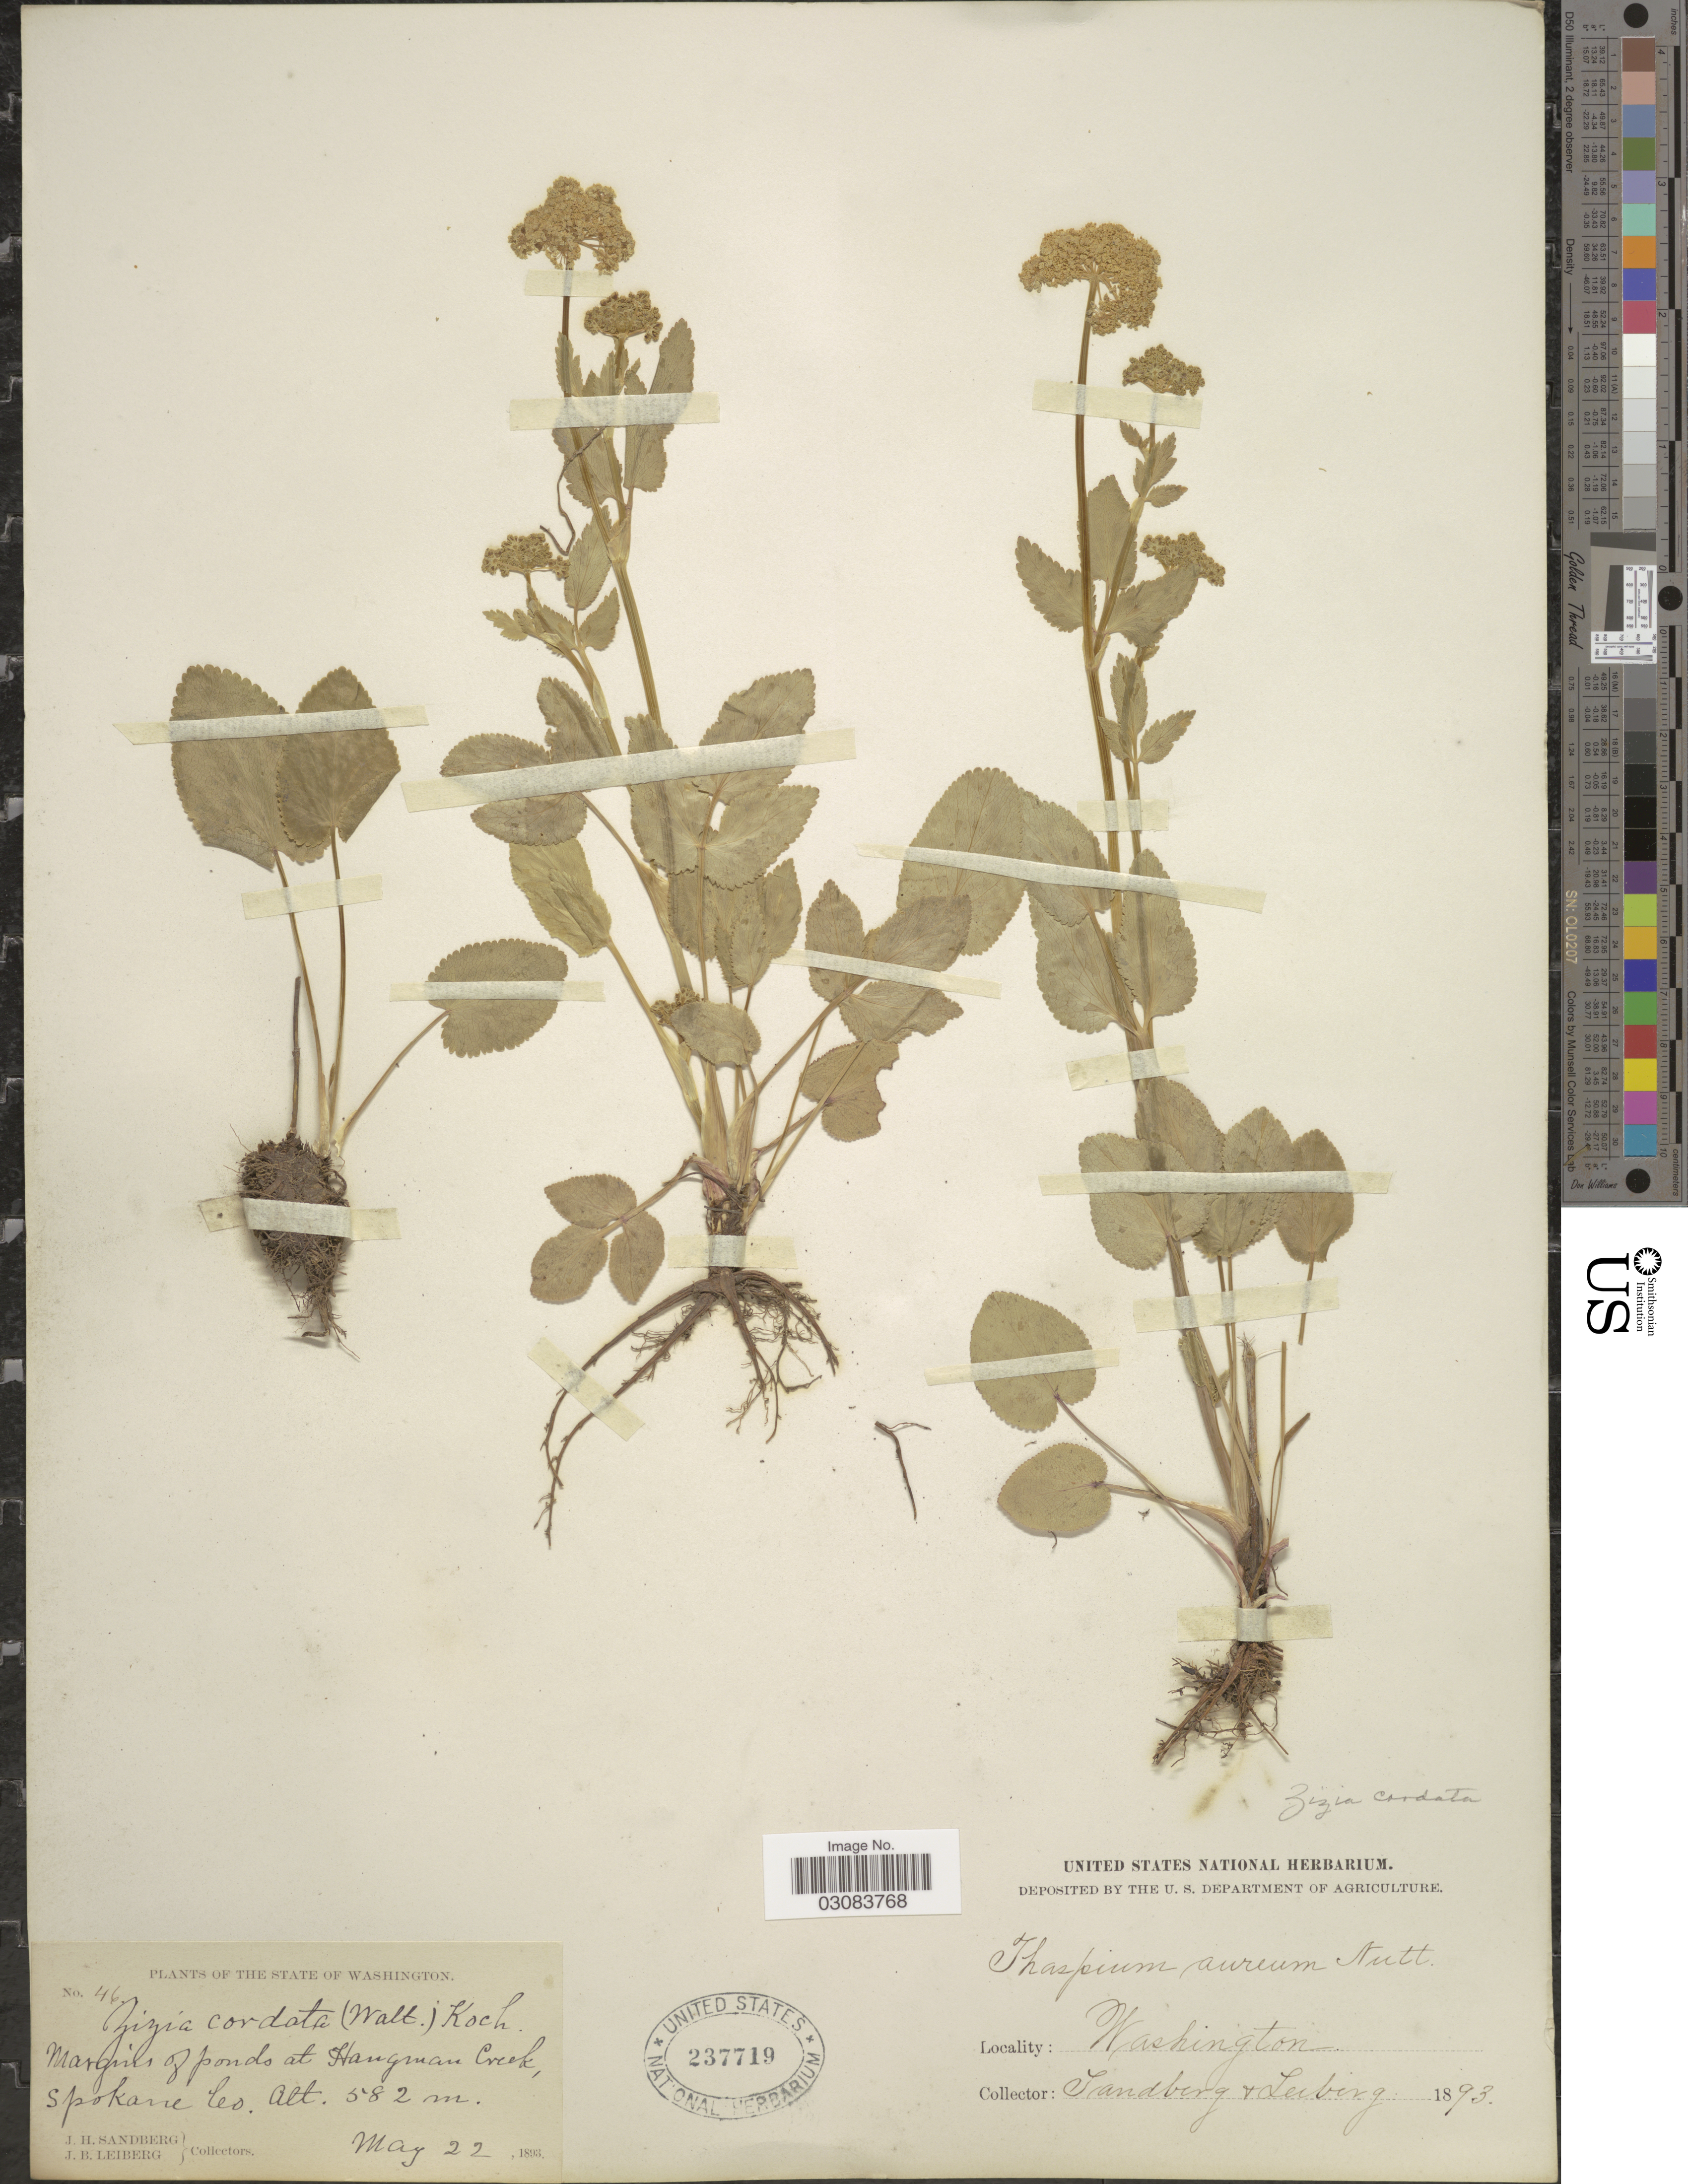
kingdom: Plantae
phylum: Tracheophyta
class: Magnoliopsida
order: Apiales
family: Apiaceae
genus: Zizia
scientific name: Zizia aptera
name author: (A. Gray) Fernald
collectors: J. H. Sandberg & J. B. Leiberg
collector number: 46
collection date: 1893-05-22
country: United States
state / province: Washington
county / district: Spokane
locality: Margins of ponds at Hangman Creek, Spokane Co.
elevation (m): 582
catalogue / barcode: US 237719